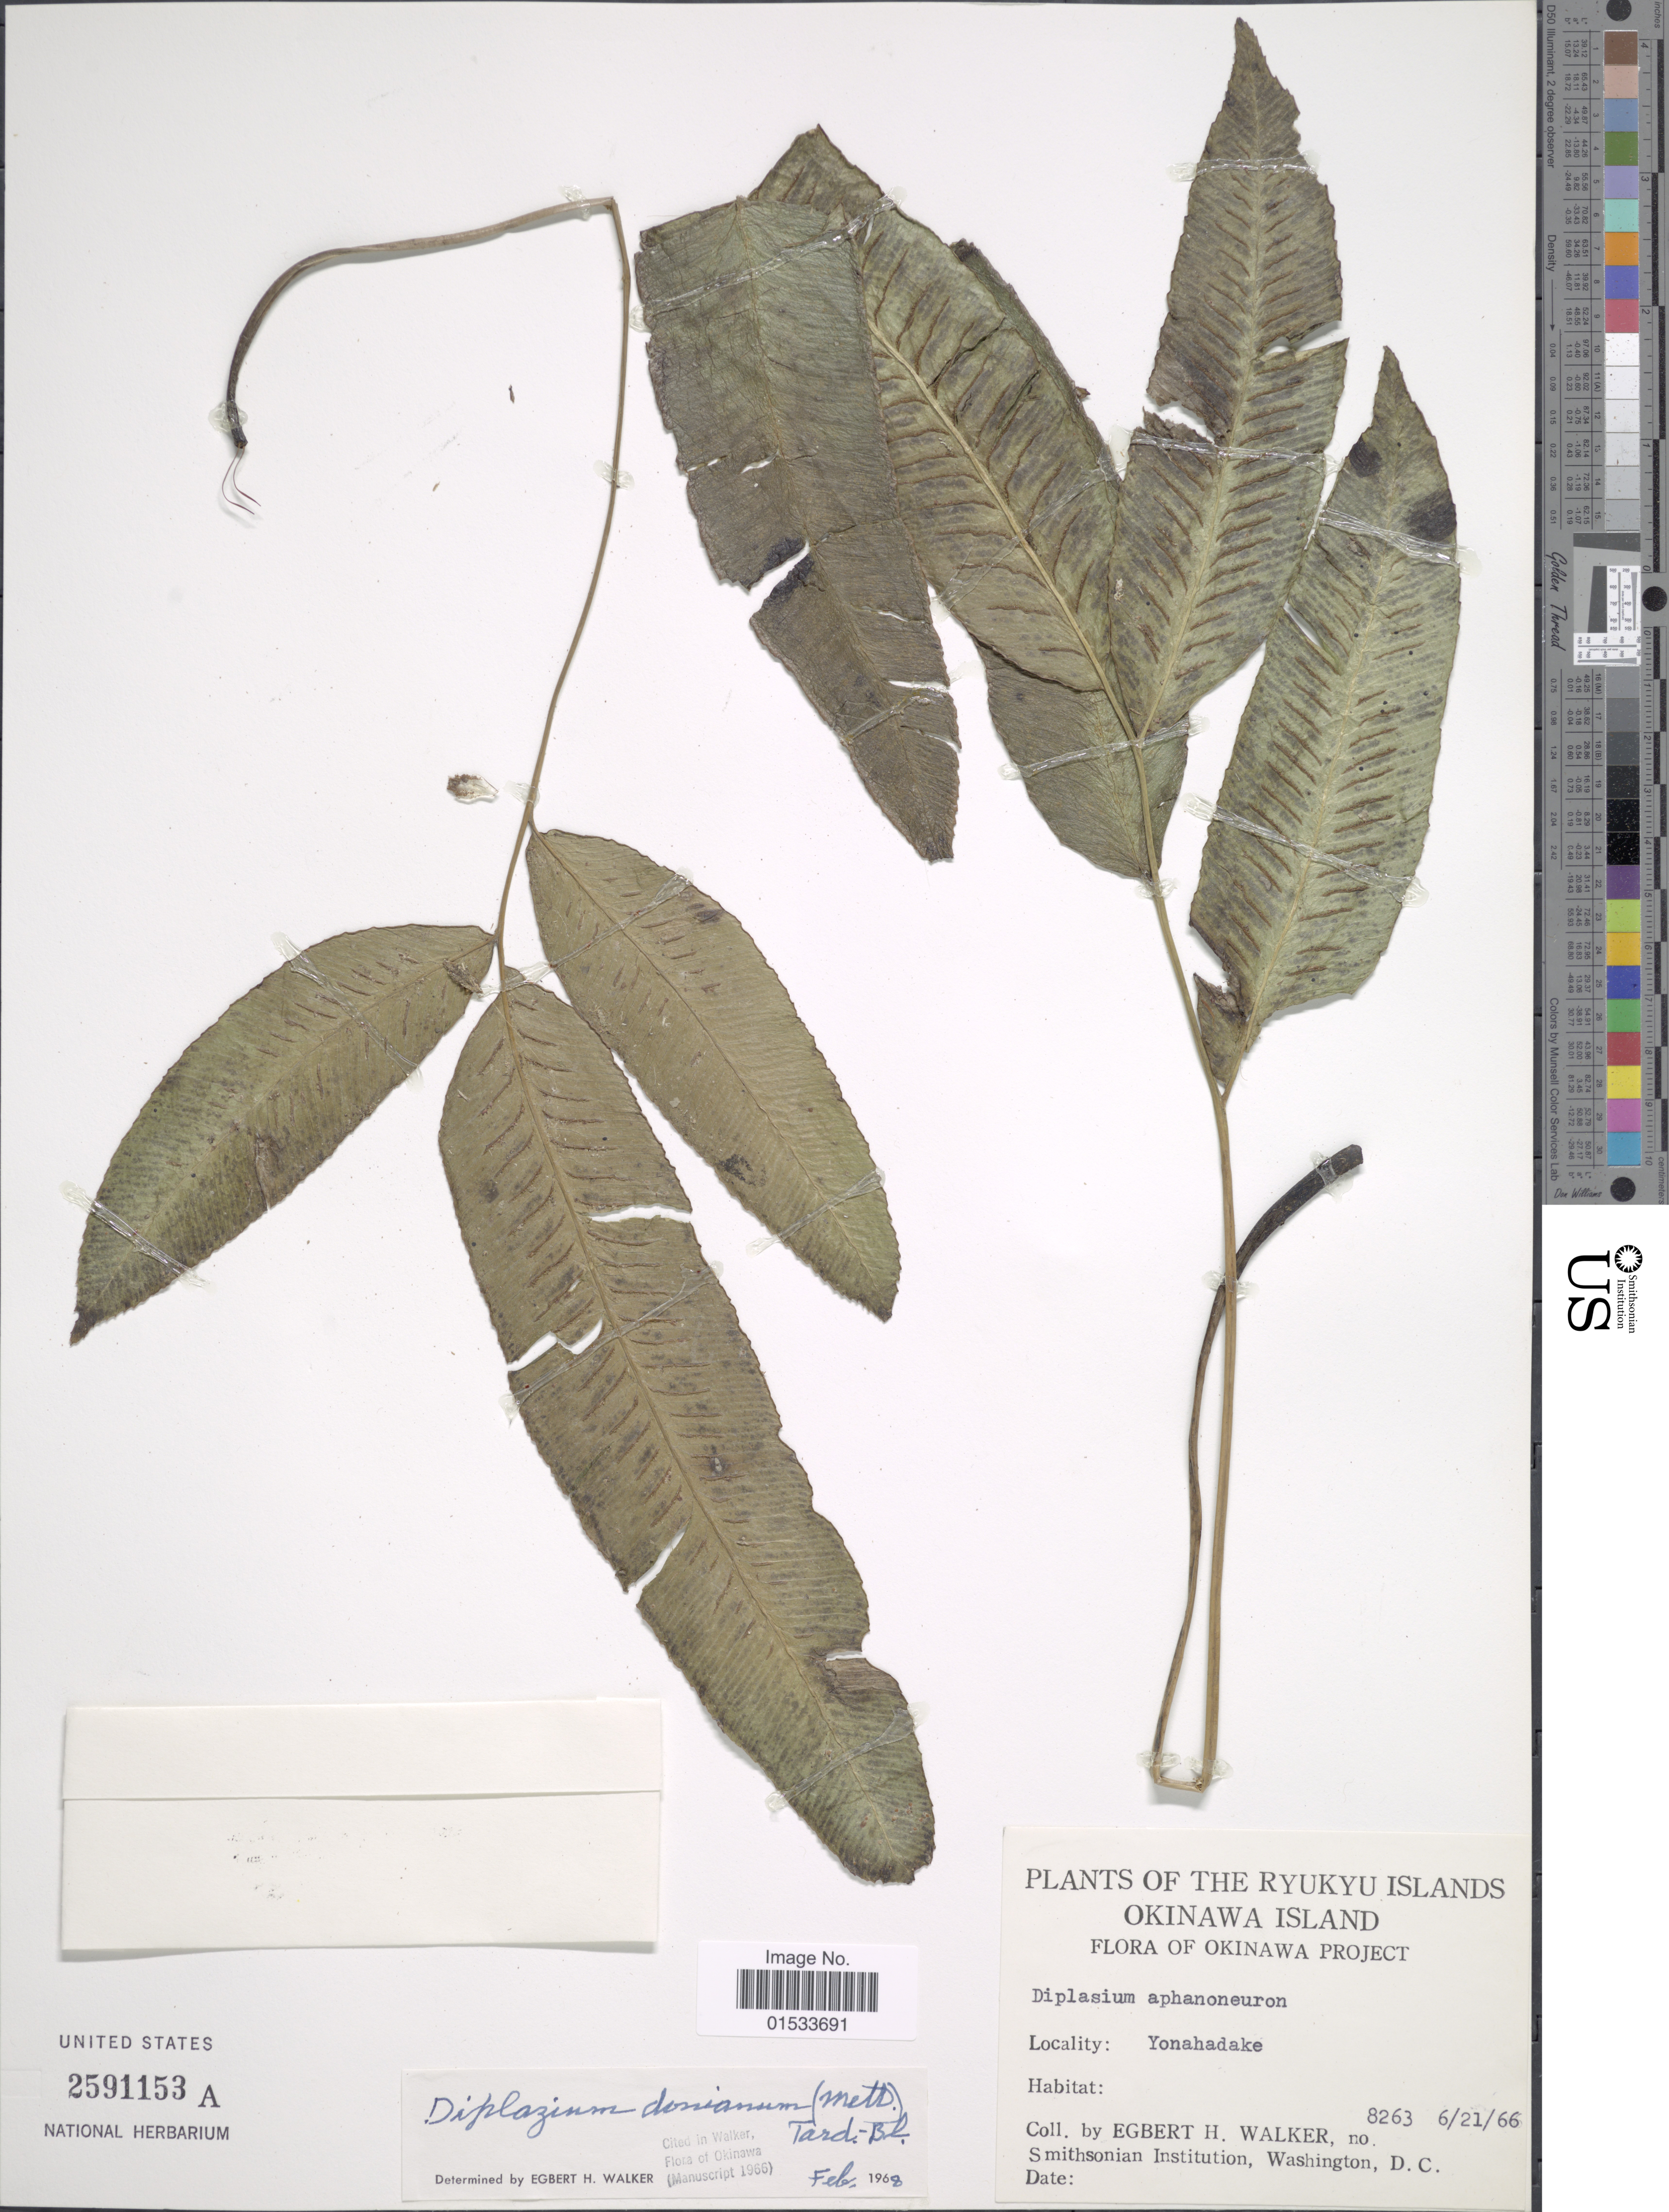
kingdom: Plantae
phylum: Tracheophyta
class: Polypodiopsida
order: Polypodiales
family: Athyriaceae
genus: Diplazium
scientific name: Diplazium donianum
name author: (Mett.) Tardieu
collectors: E. H. Walker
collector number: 8263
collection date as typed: Transcribed d/m/y: 21/6/66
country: Japan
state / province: Okinawa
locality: Ryukyu Islands, Okinawa Island, Okinawa Project, Yonahadake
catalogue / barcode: US 2591153A